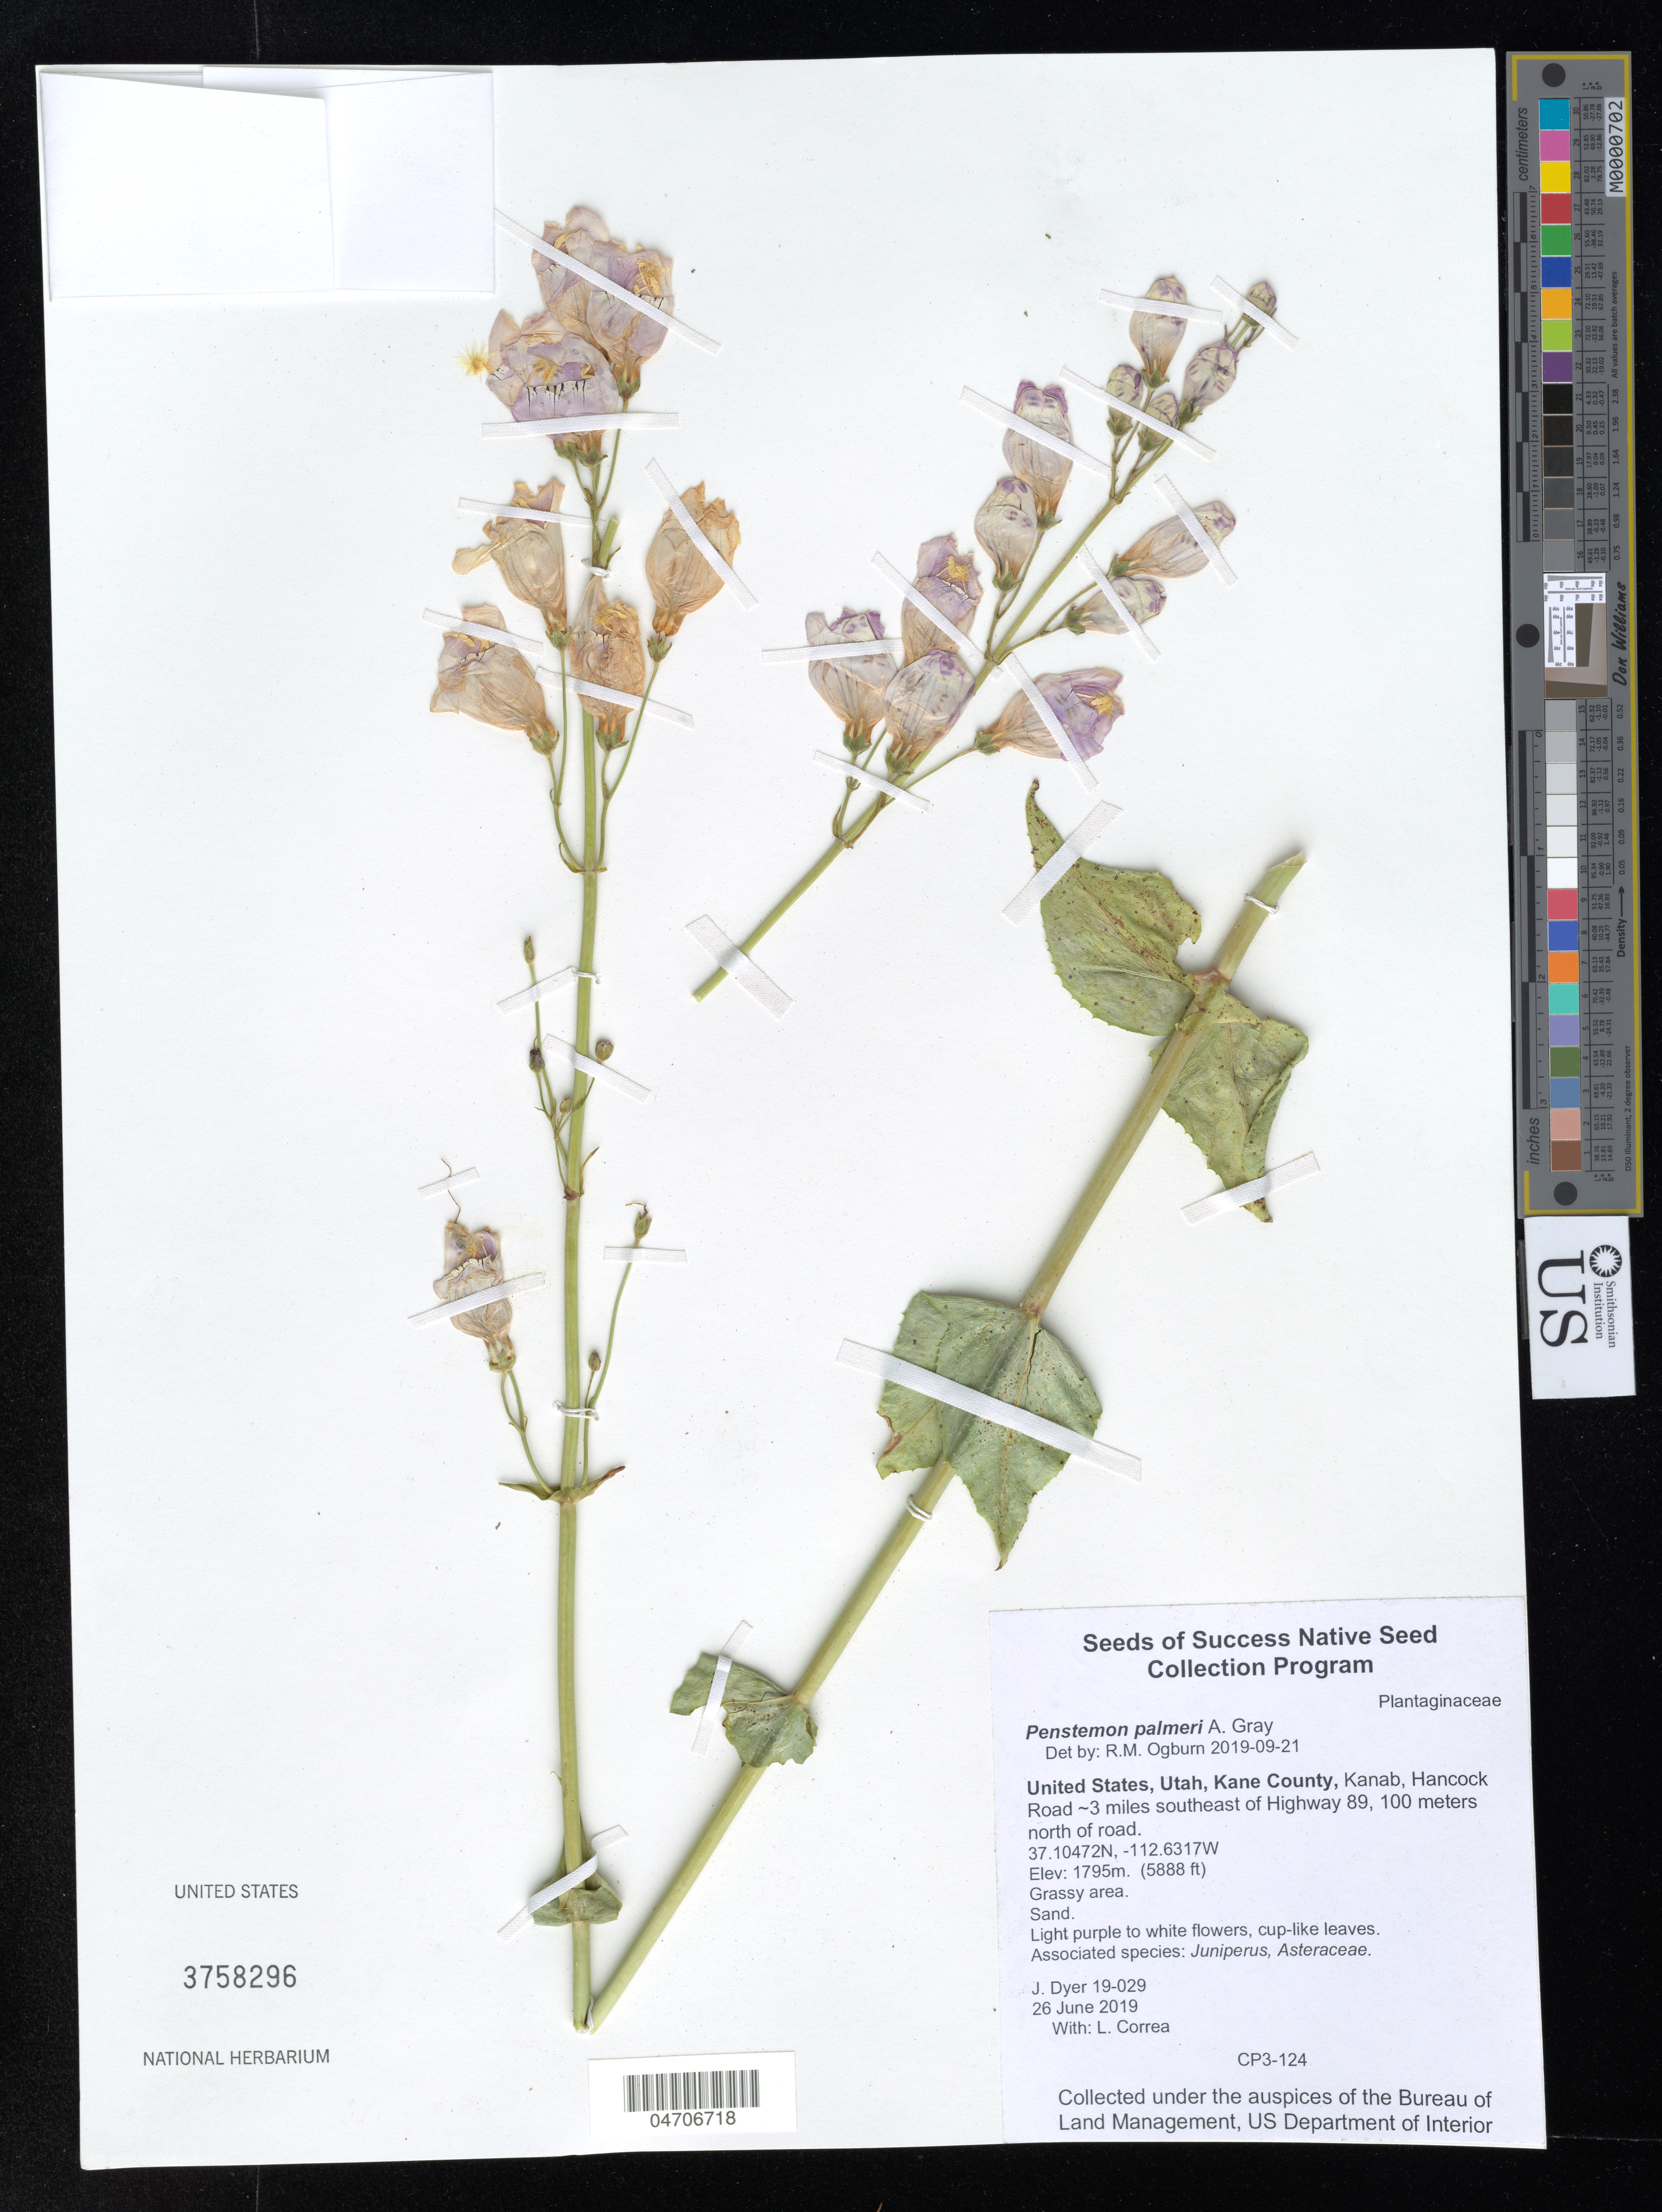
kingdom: Plantae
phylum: Tracheophyta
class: Magnoliopsida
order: Lamiales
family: Plantaginaceae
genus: Penstemon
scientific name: Penstemon palmeri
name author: A. Gray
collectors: A. Bonnette & L. Correa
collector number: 19-029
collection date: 2019-06-26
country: United States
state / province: Utah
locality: Kane County. Kanab, Hancock Road ~3 miles southeast of Highway 89, 100 meters north of road.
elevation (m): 1795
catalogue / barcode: US 3758296